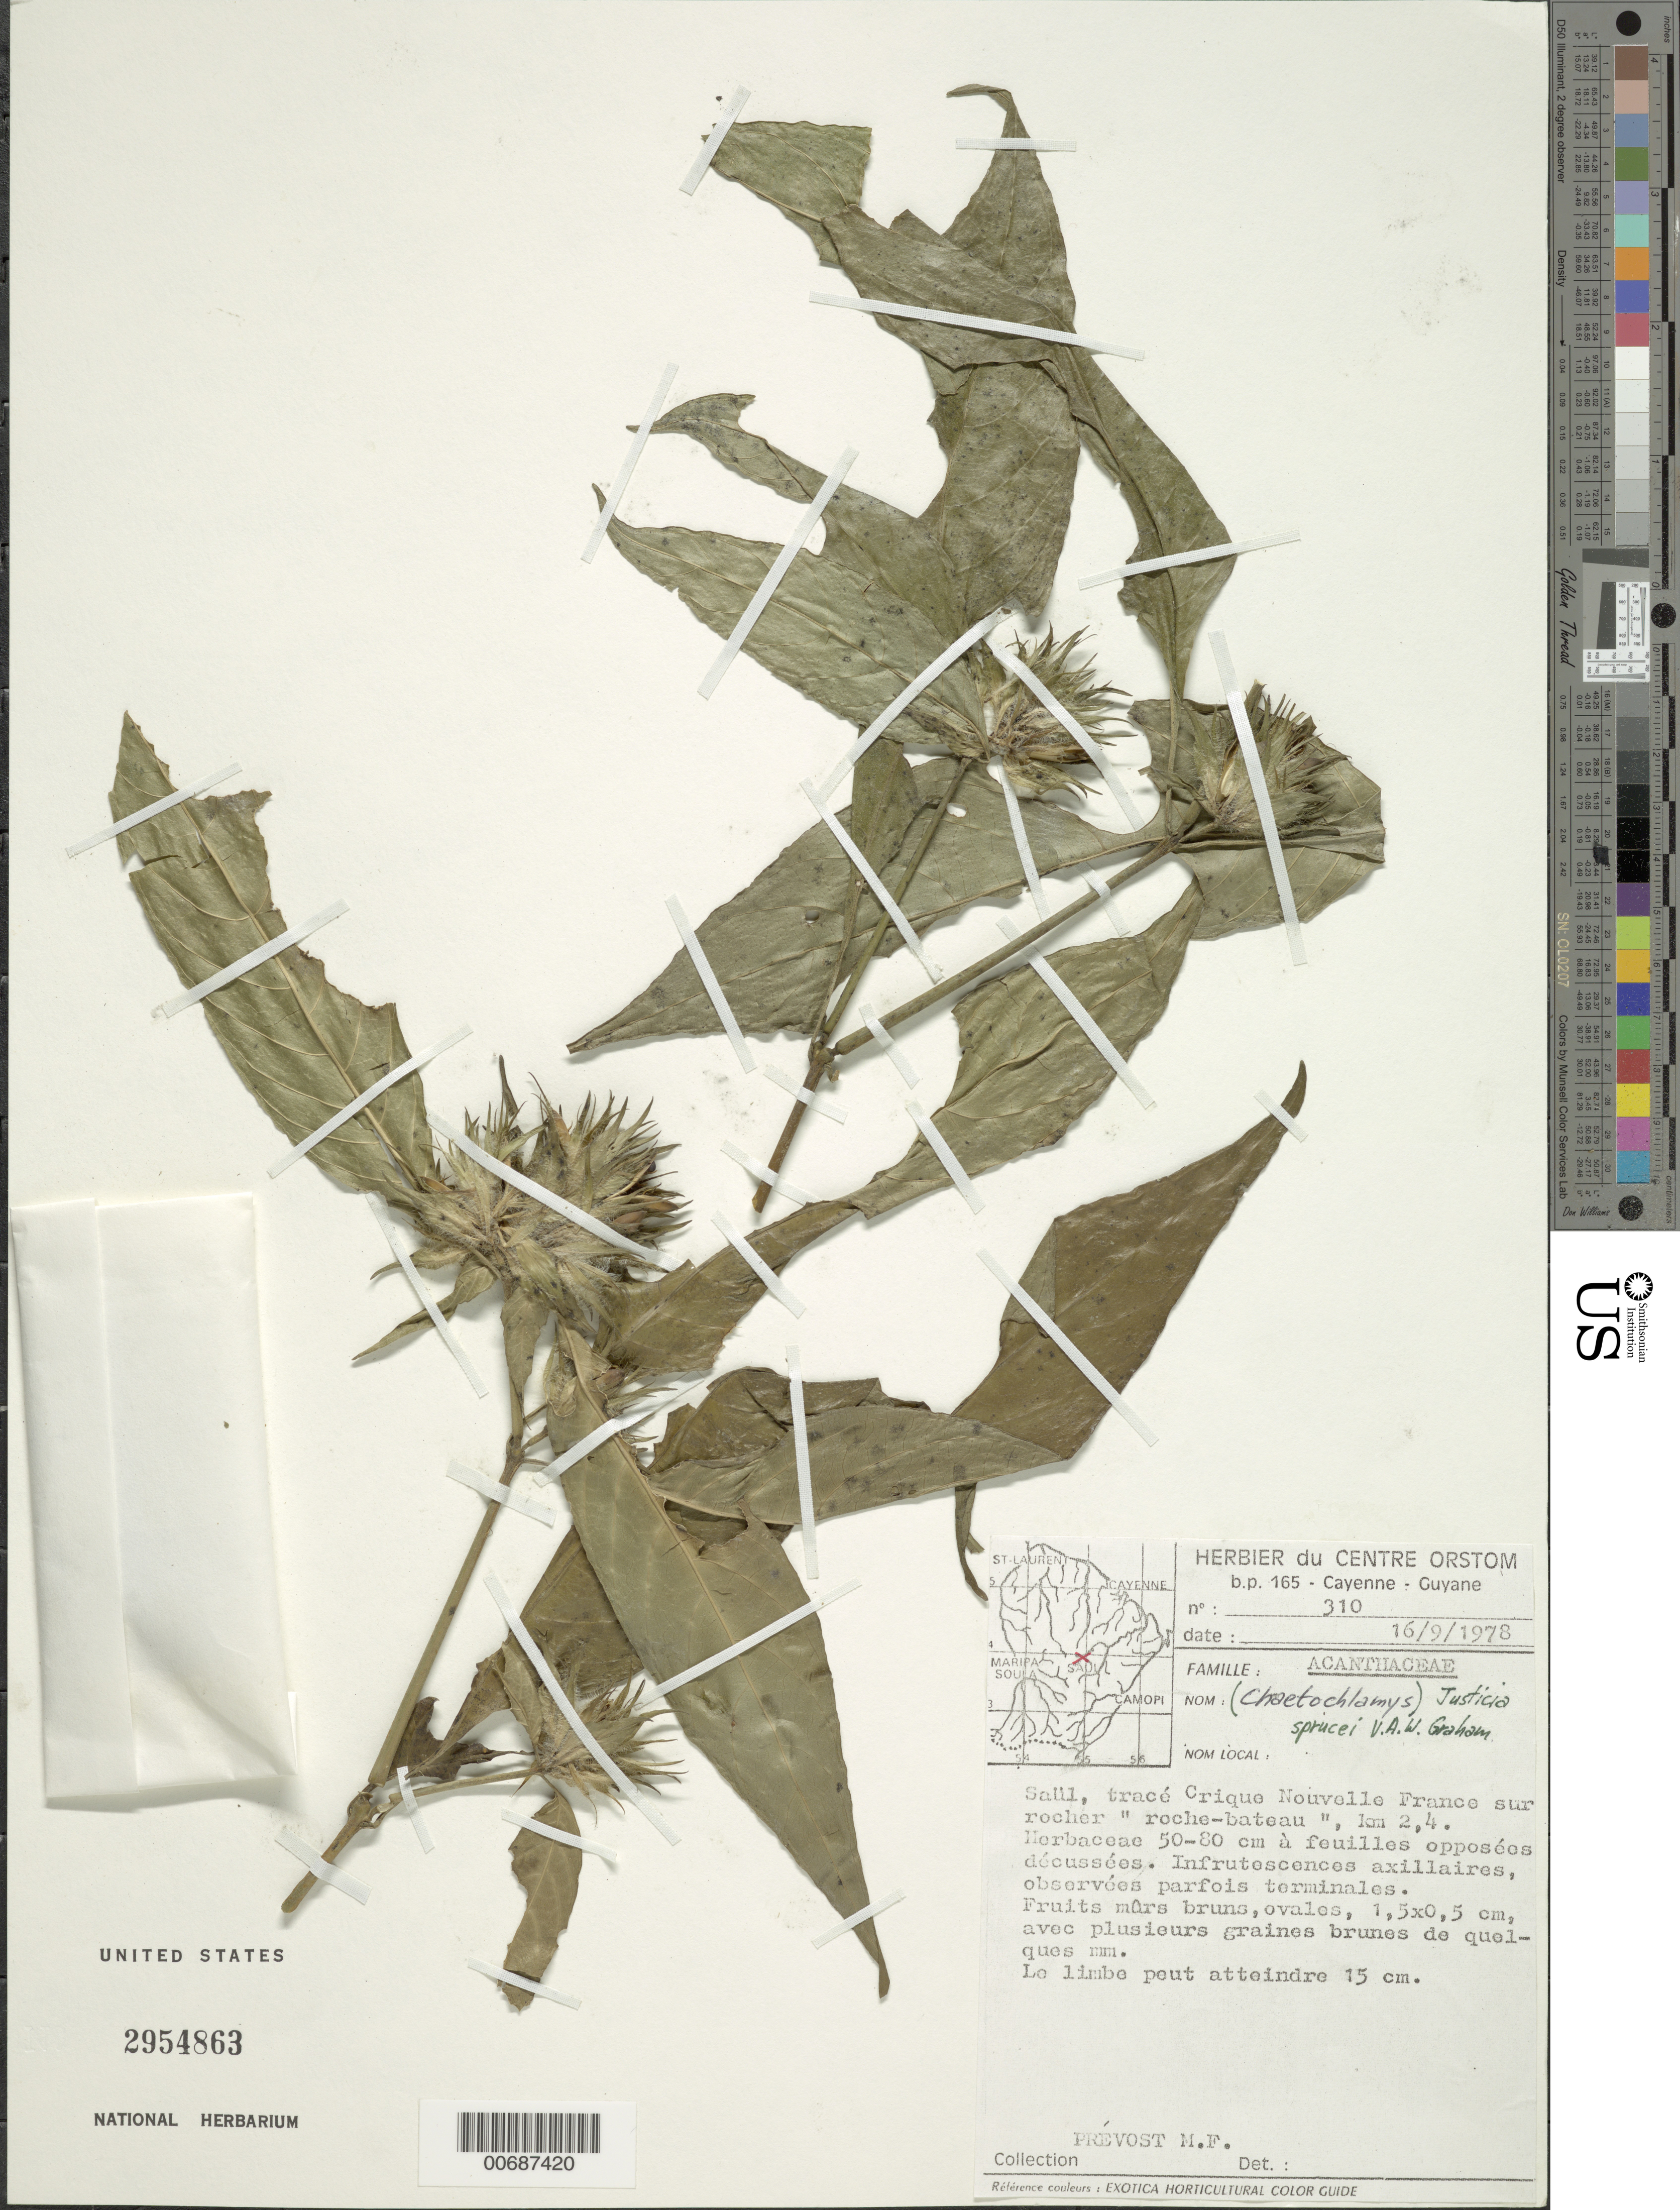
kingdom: Plantae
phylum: Tracheophyta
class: Magnoliopsida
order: Lamiales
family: Acanthaceae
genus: Justicia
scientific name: Justicia sprucei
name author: V.A.W. Graham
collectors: M.-F. Prévost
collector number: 310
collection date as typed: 16-Sep-78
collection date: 1978-09-16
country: French Guiana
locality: Piste de Saint-Élie, pk. 16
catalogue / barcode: US 2954863